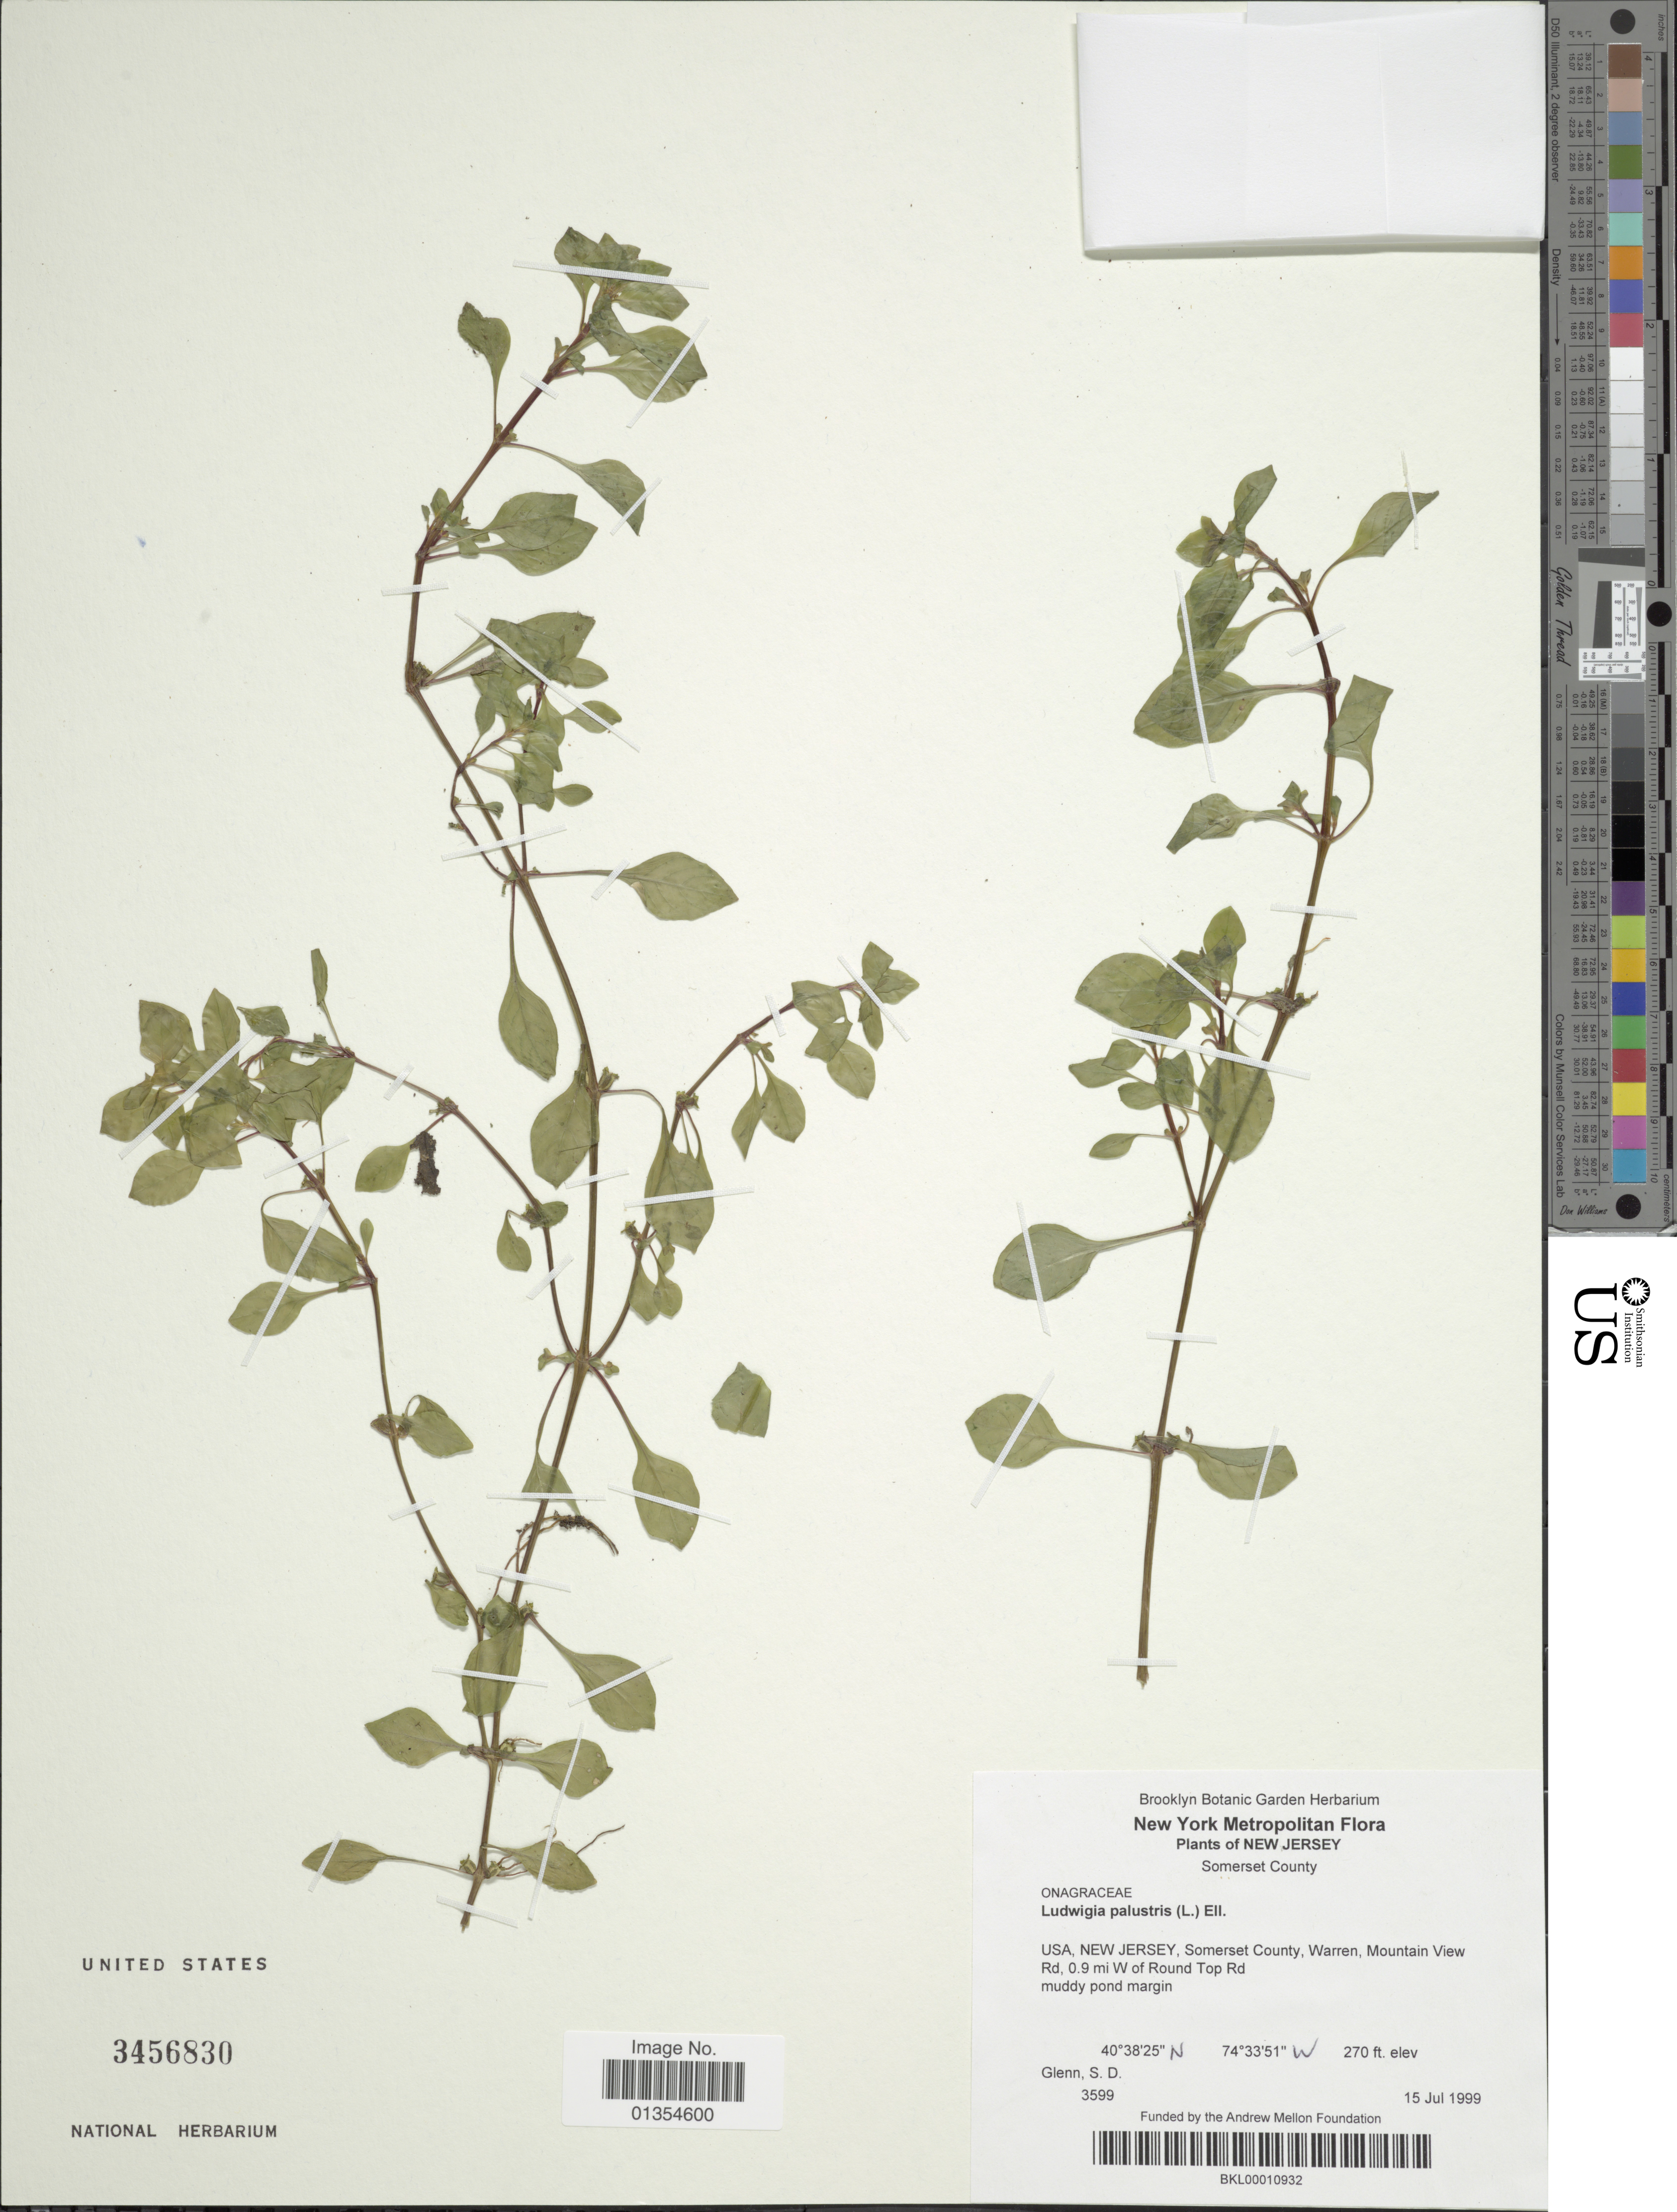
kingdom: Plantae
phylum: Tracheophyta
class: Magnoliopsida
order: Myrtales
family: Onagraceae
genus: Ludwigia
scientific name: Ludwigia palustris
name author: (L.) Elliott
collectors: S. Glenn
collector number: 3599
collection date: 1999-07-15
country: United States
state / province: New Jersey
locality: Somerset County, Waren, Mountain View Rd, 0.9 mi W of Round Top Rd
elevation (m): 82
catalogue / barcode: US 3456830